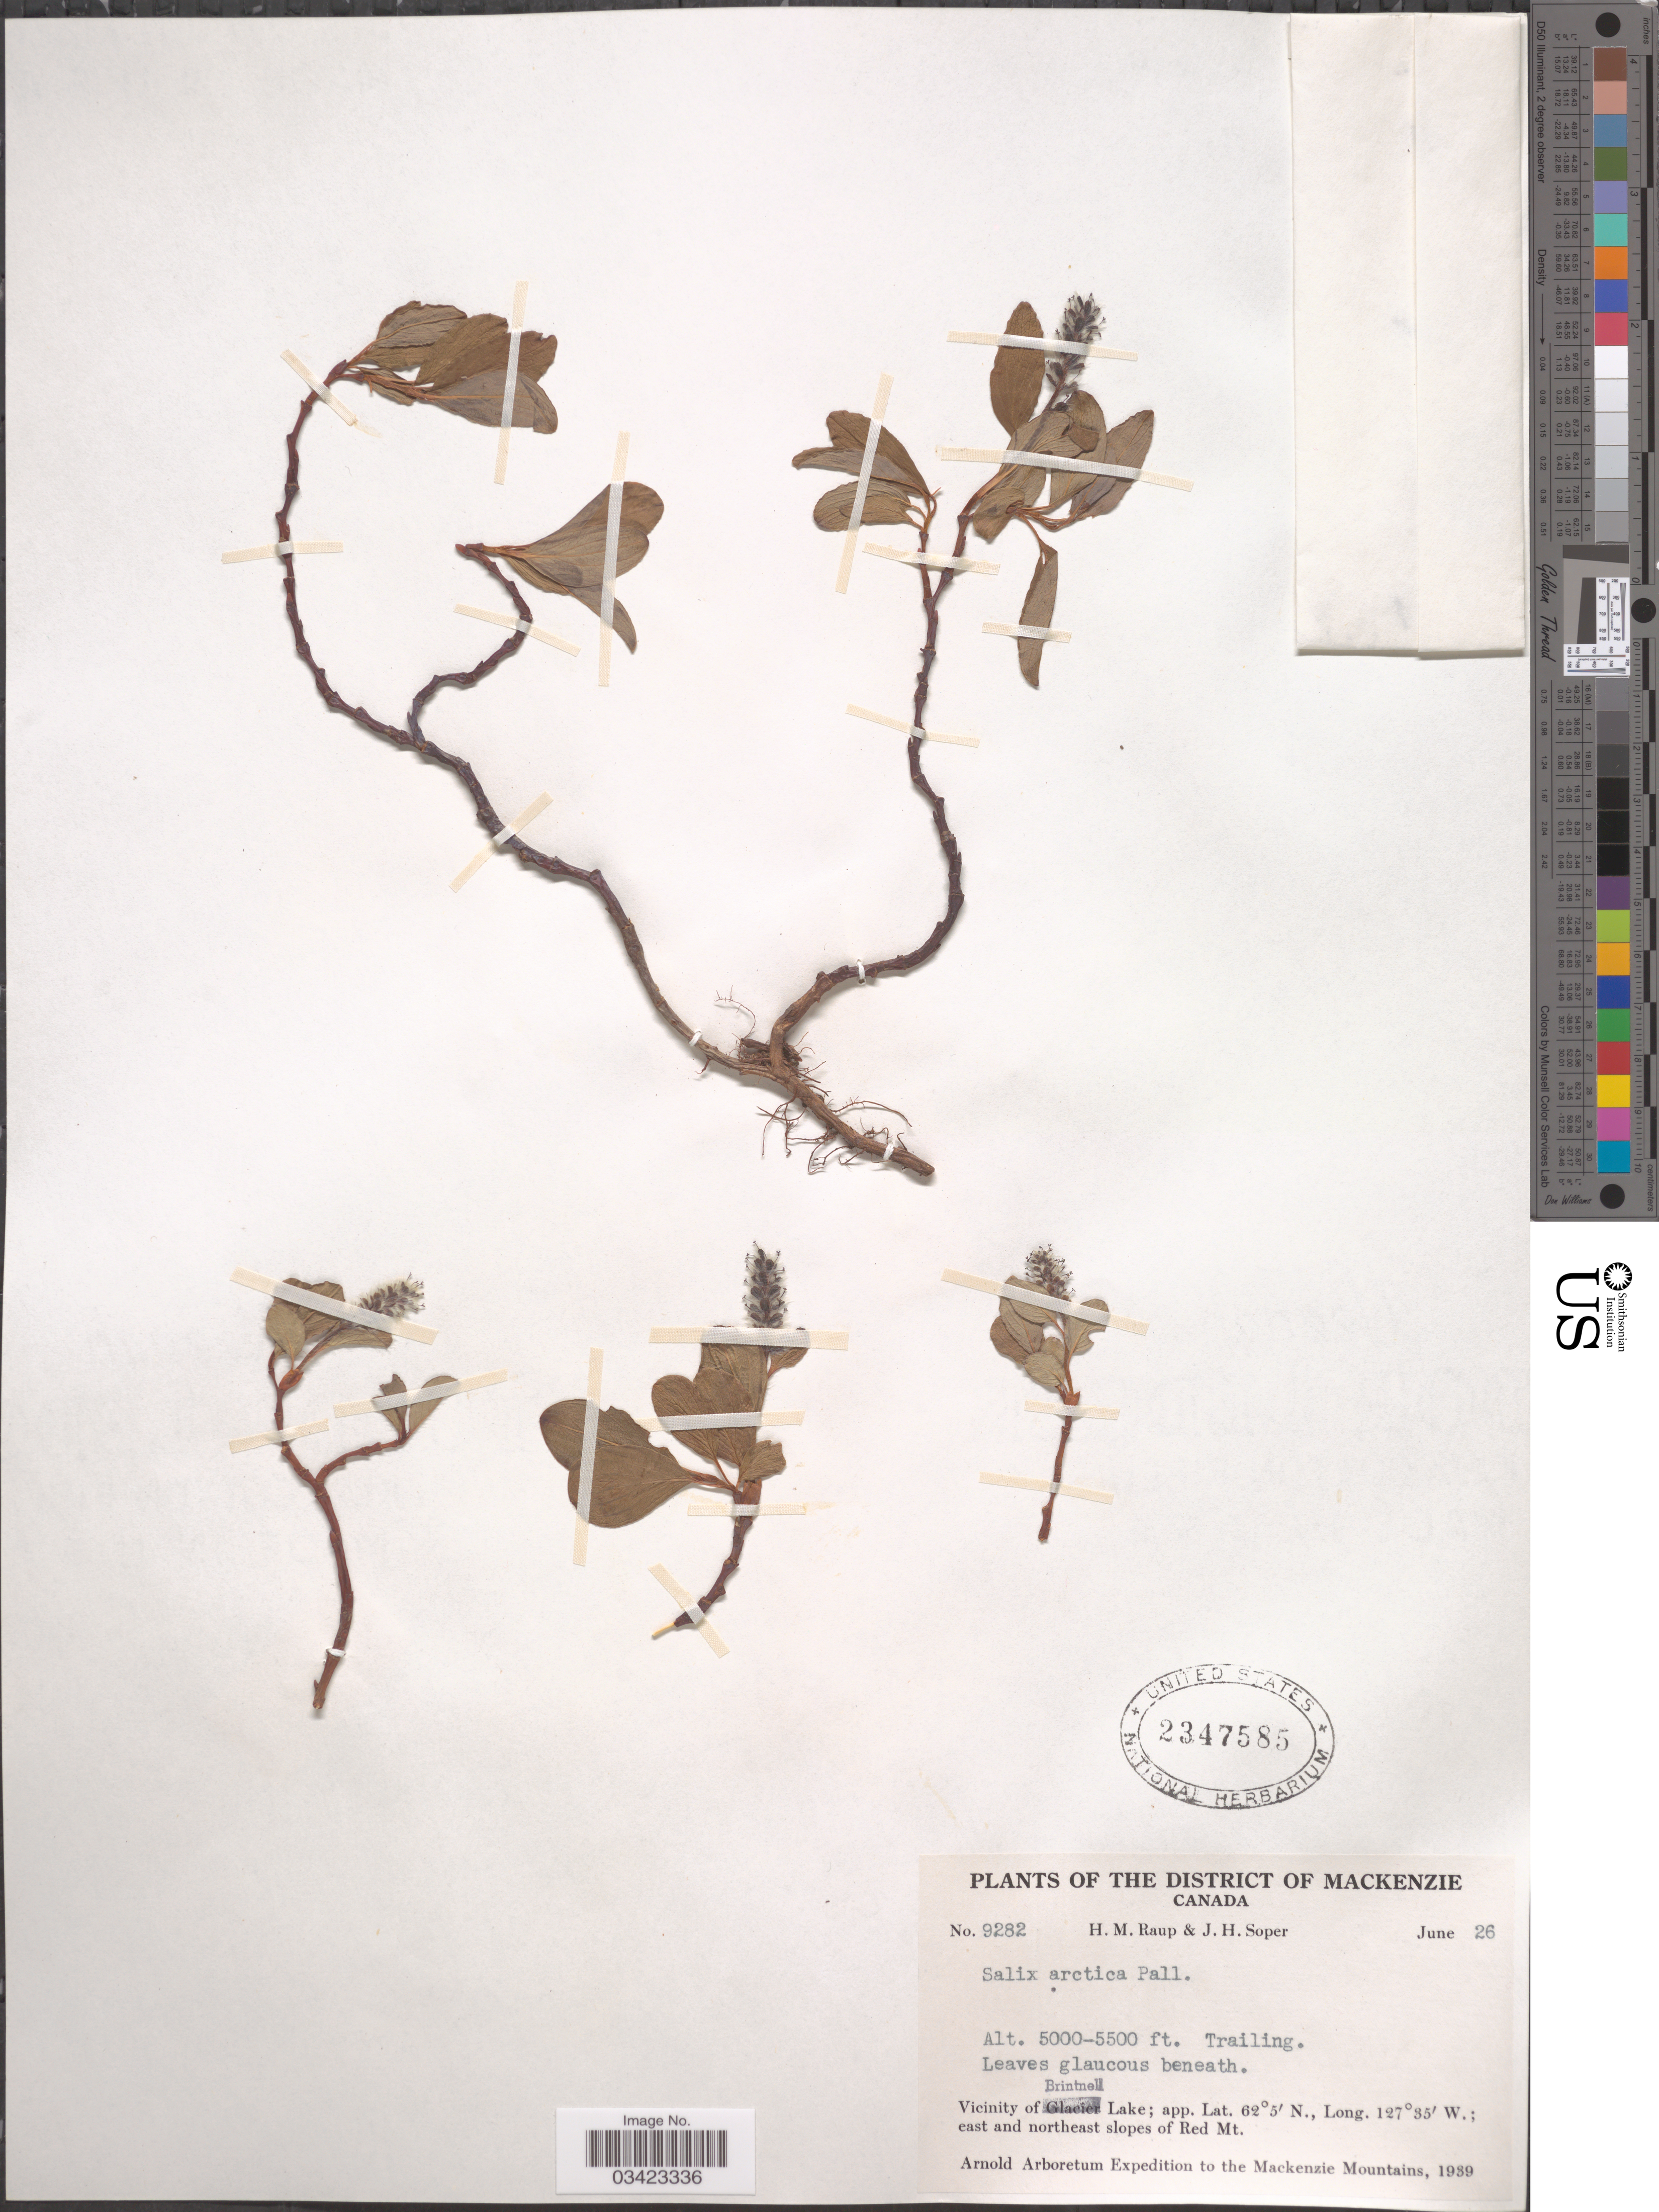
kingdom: Plantae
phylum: Tracheophyta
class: Magnoliopsida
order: Malpighiales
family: Salicaceae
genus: Salix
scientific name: Salix arctica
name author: Pall.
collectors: H. Raup & J. H. Soper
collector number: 9282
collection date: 1939-06-26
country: Canada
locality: The District of Mackenzie. Vicinity of Brintnell Lake; east and northeast slopes of Red Mt. The Mackenzie Mountains.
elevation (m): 1524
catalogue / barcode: US 2347585